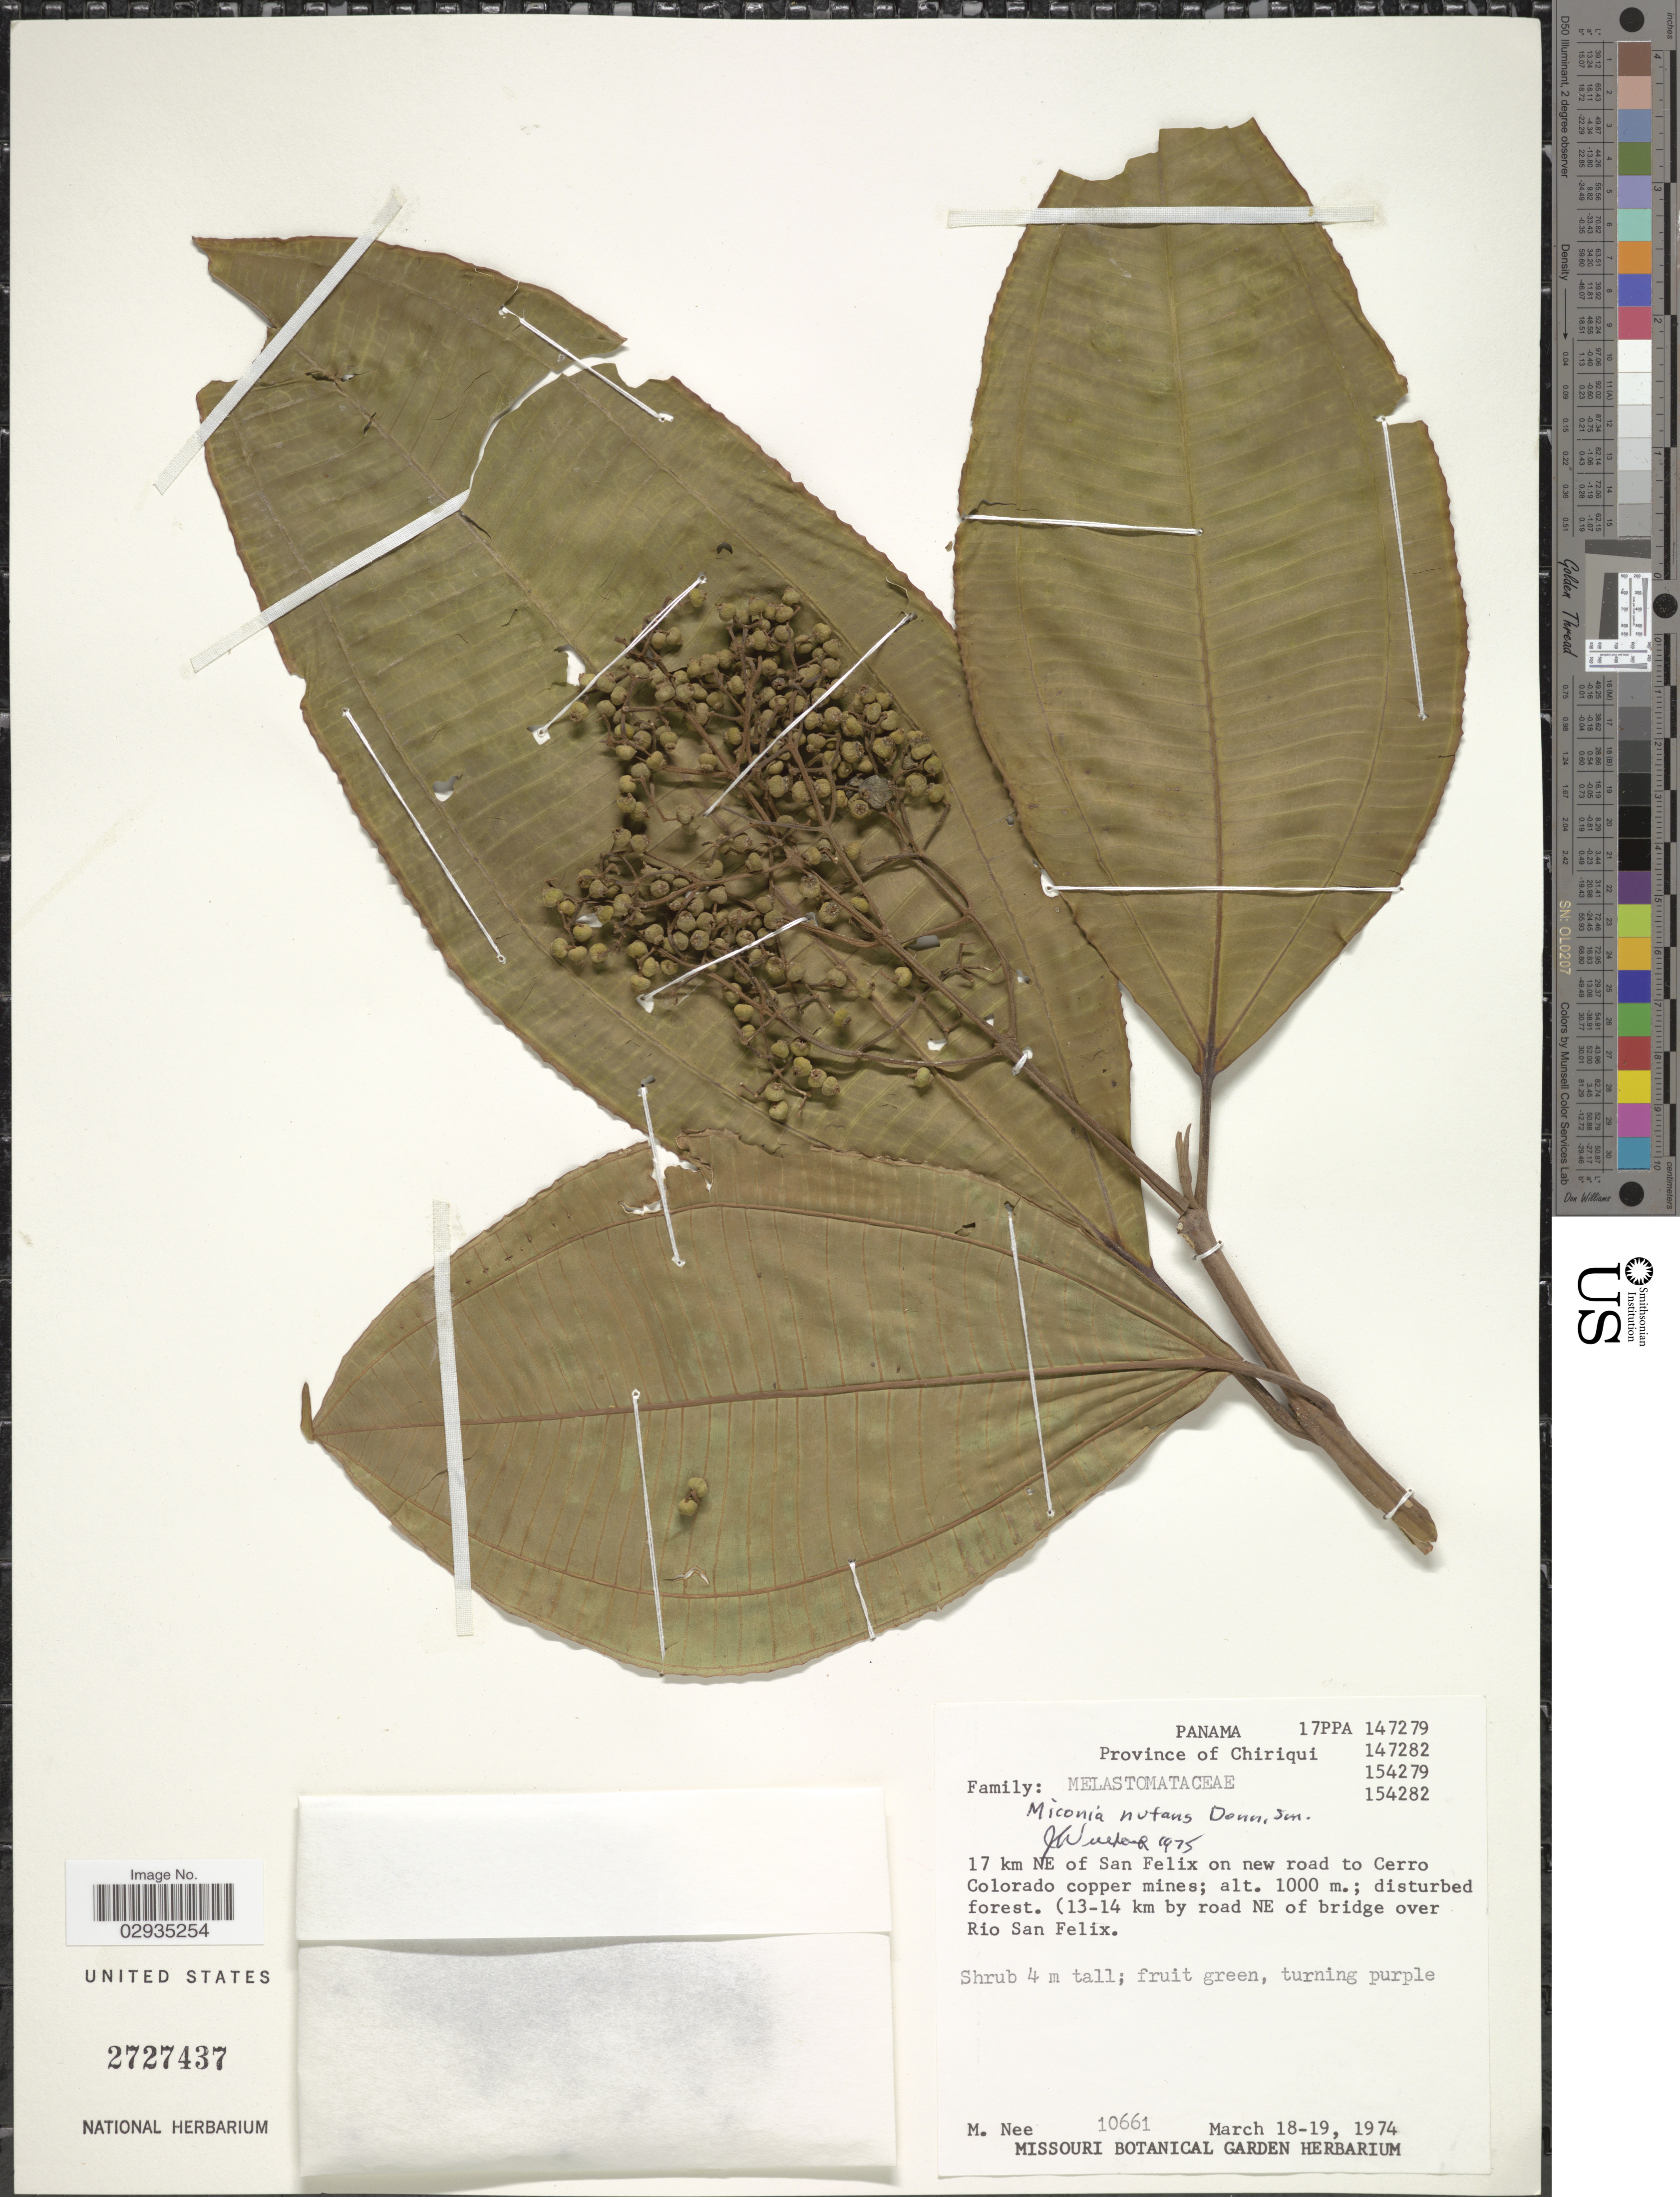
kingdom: Plantae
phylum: Tracheophyta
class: Magnoliopsida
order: Myrtales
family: Melastomataceae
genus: Miconia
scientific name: Miconia nutans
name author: Donn. Sm.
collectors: M. Nee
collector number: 10661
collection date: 1974-03-18/1974-03-19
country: Panama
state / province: Chiriqui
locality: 17 km NE of San Felix on new road to Cerro Colorado copper mines, 13-14 km by road NE of bridge over Rio San Felix).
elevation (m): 1000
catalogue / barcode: US 2727437